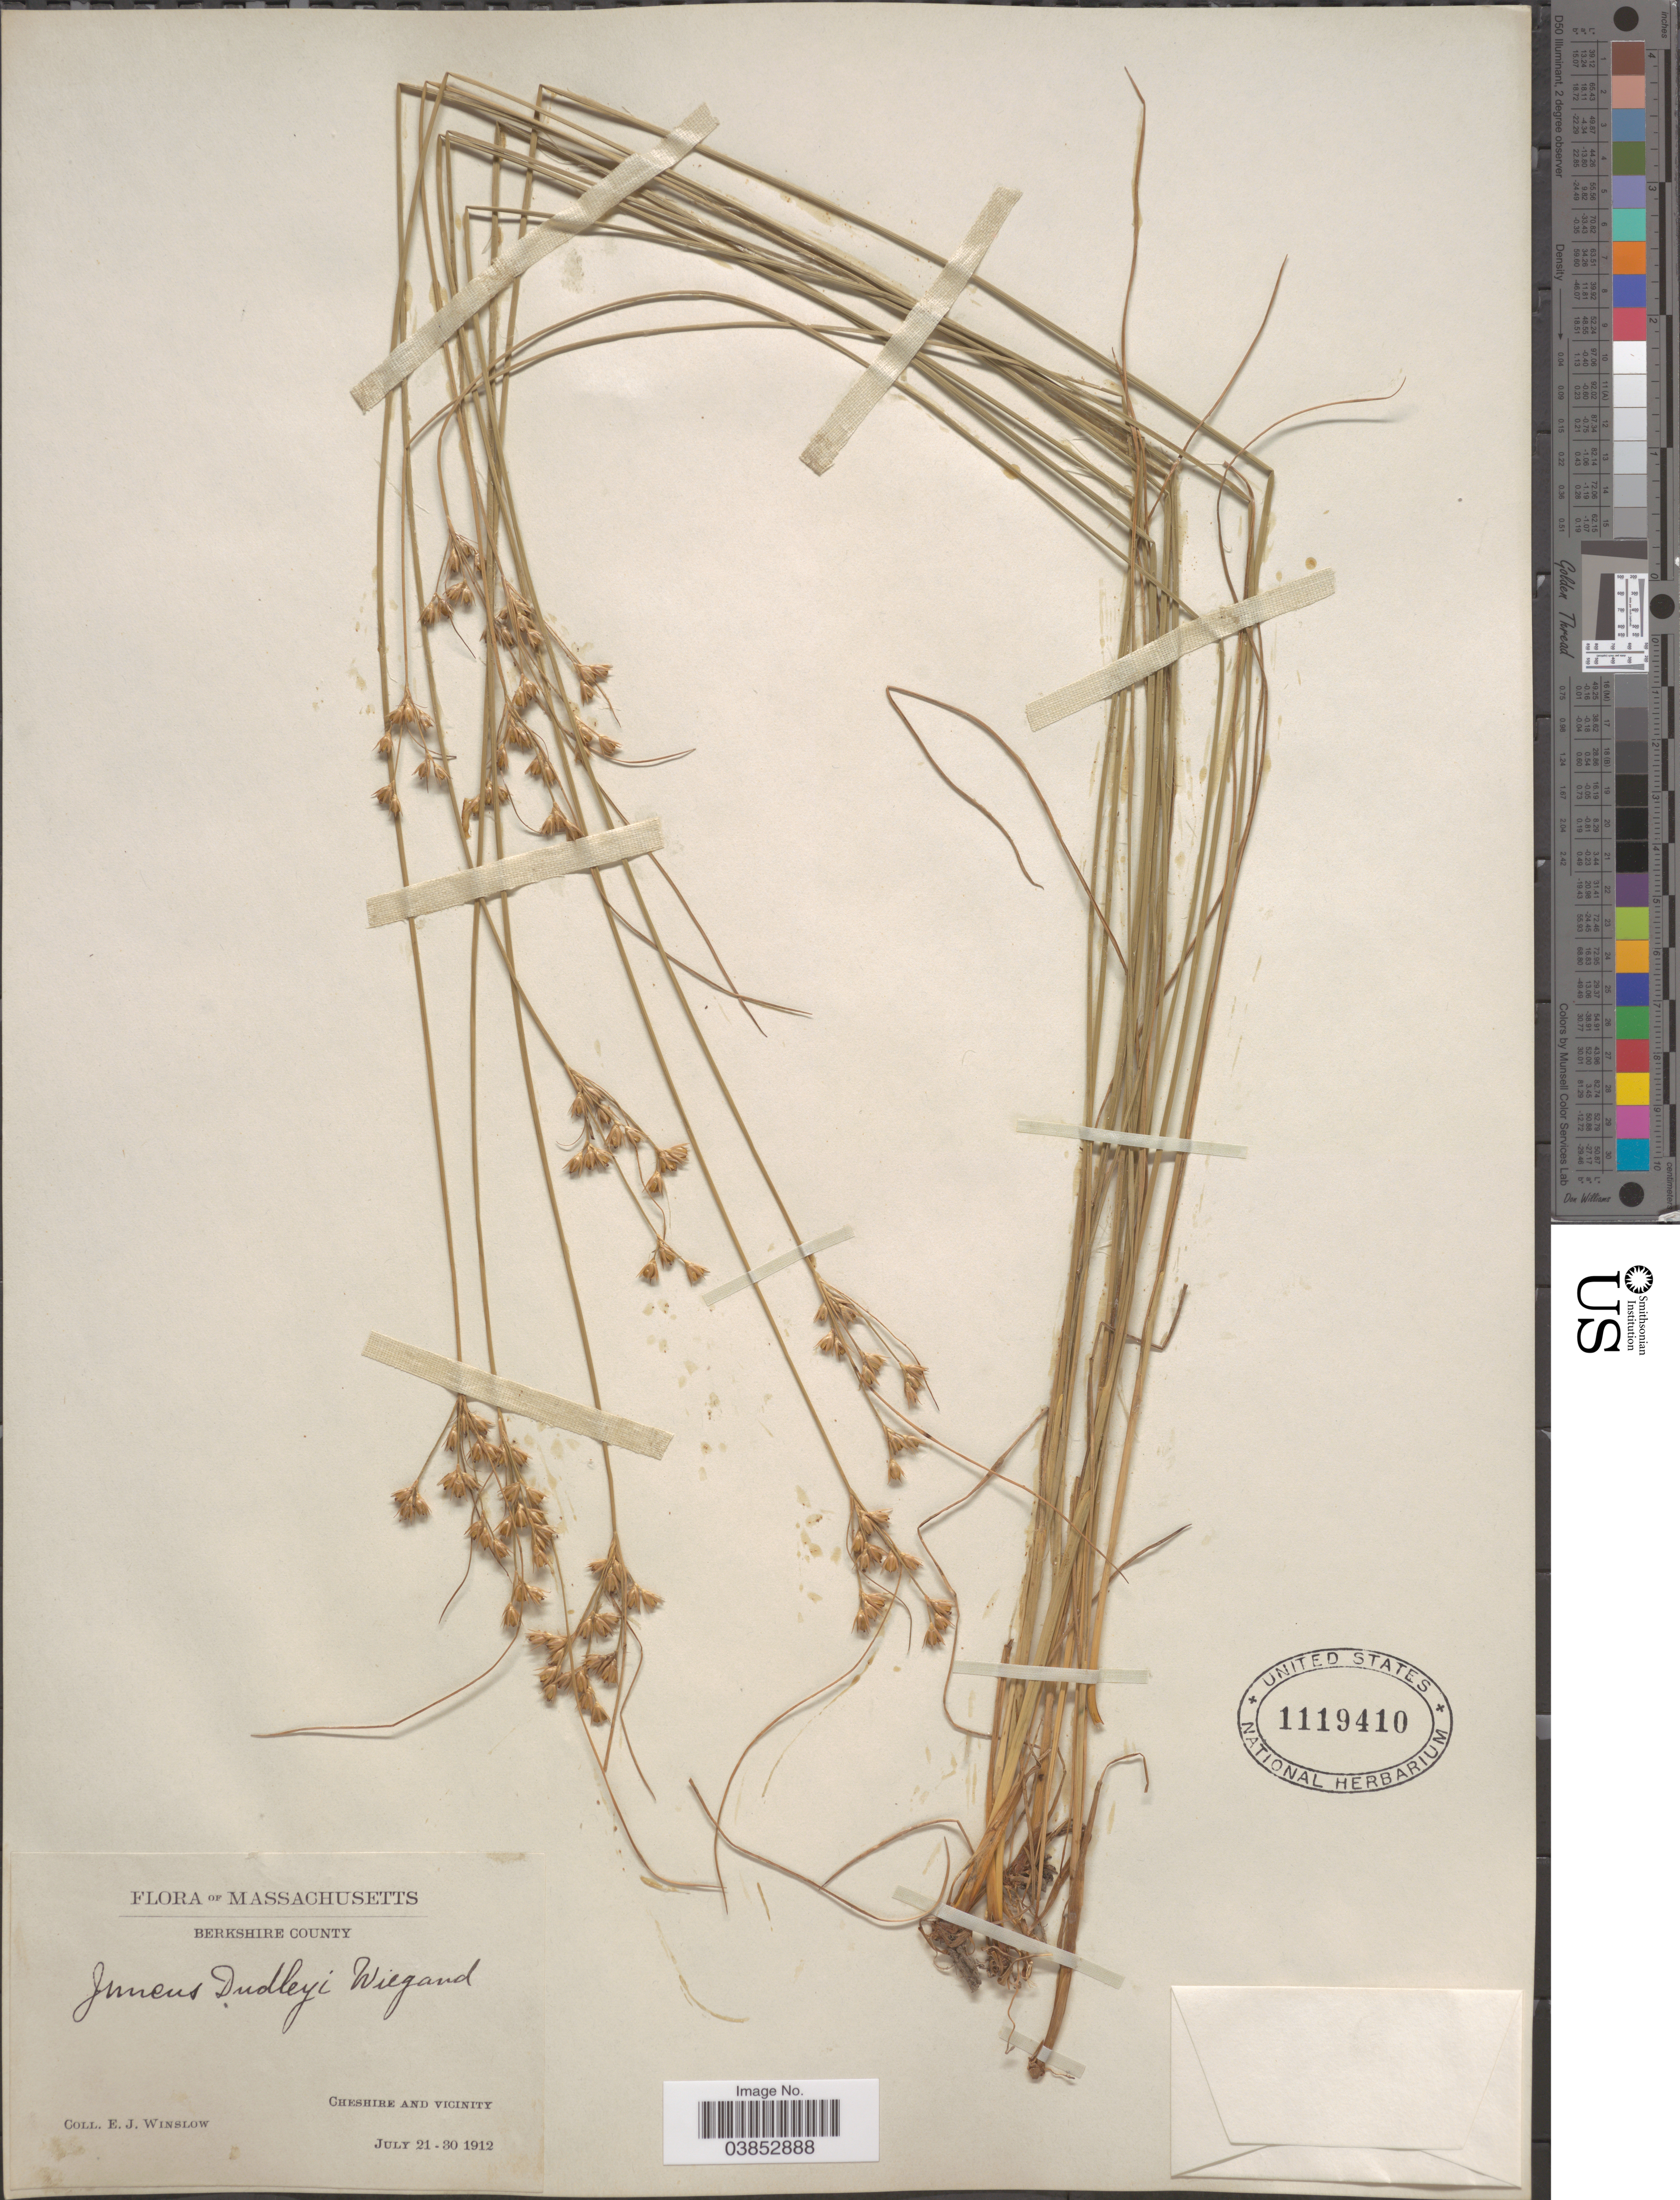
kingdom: Plantae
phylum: Tracheophyta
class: Liliopsida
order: Poales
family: Juncaceae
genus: Juncus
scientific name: Juncus dudleyi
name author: Wiegand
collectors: E. Winslow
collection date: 1912-07-21/1912-07-30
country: United States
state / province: Massachusetts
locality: Berkshire County. Cheshire and vicinity.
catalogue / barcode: US 1119410